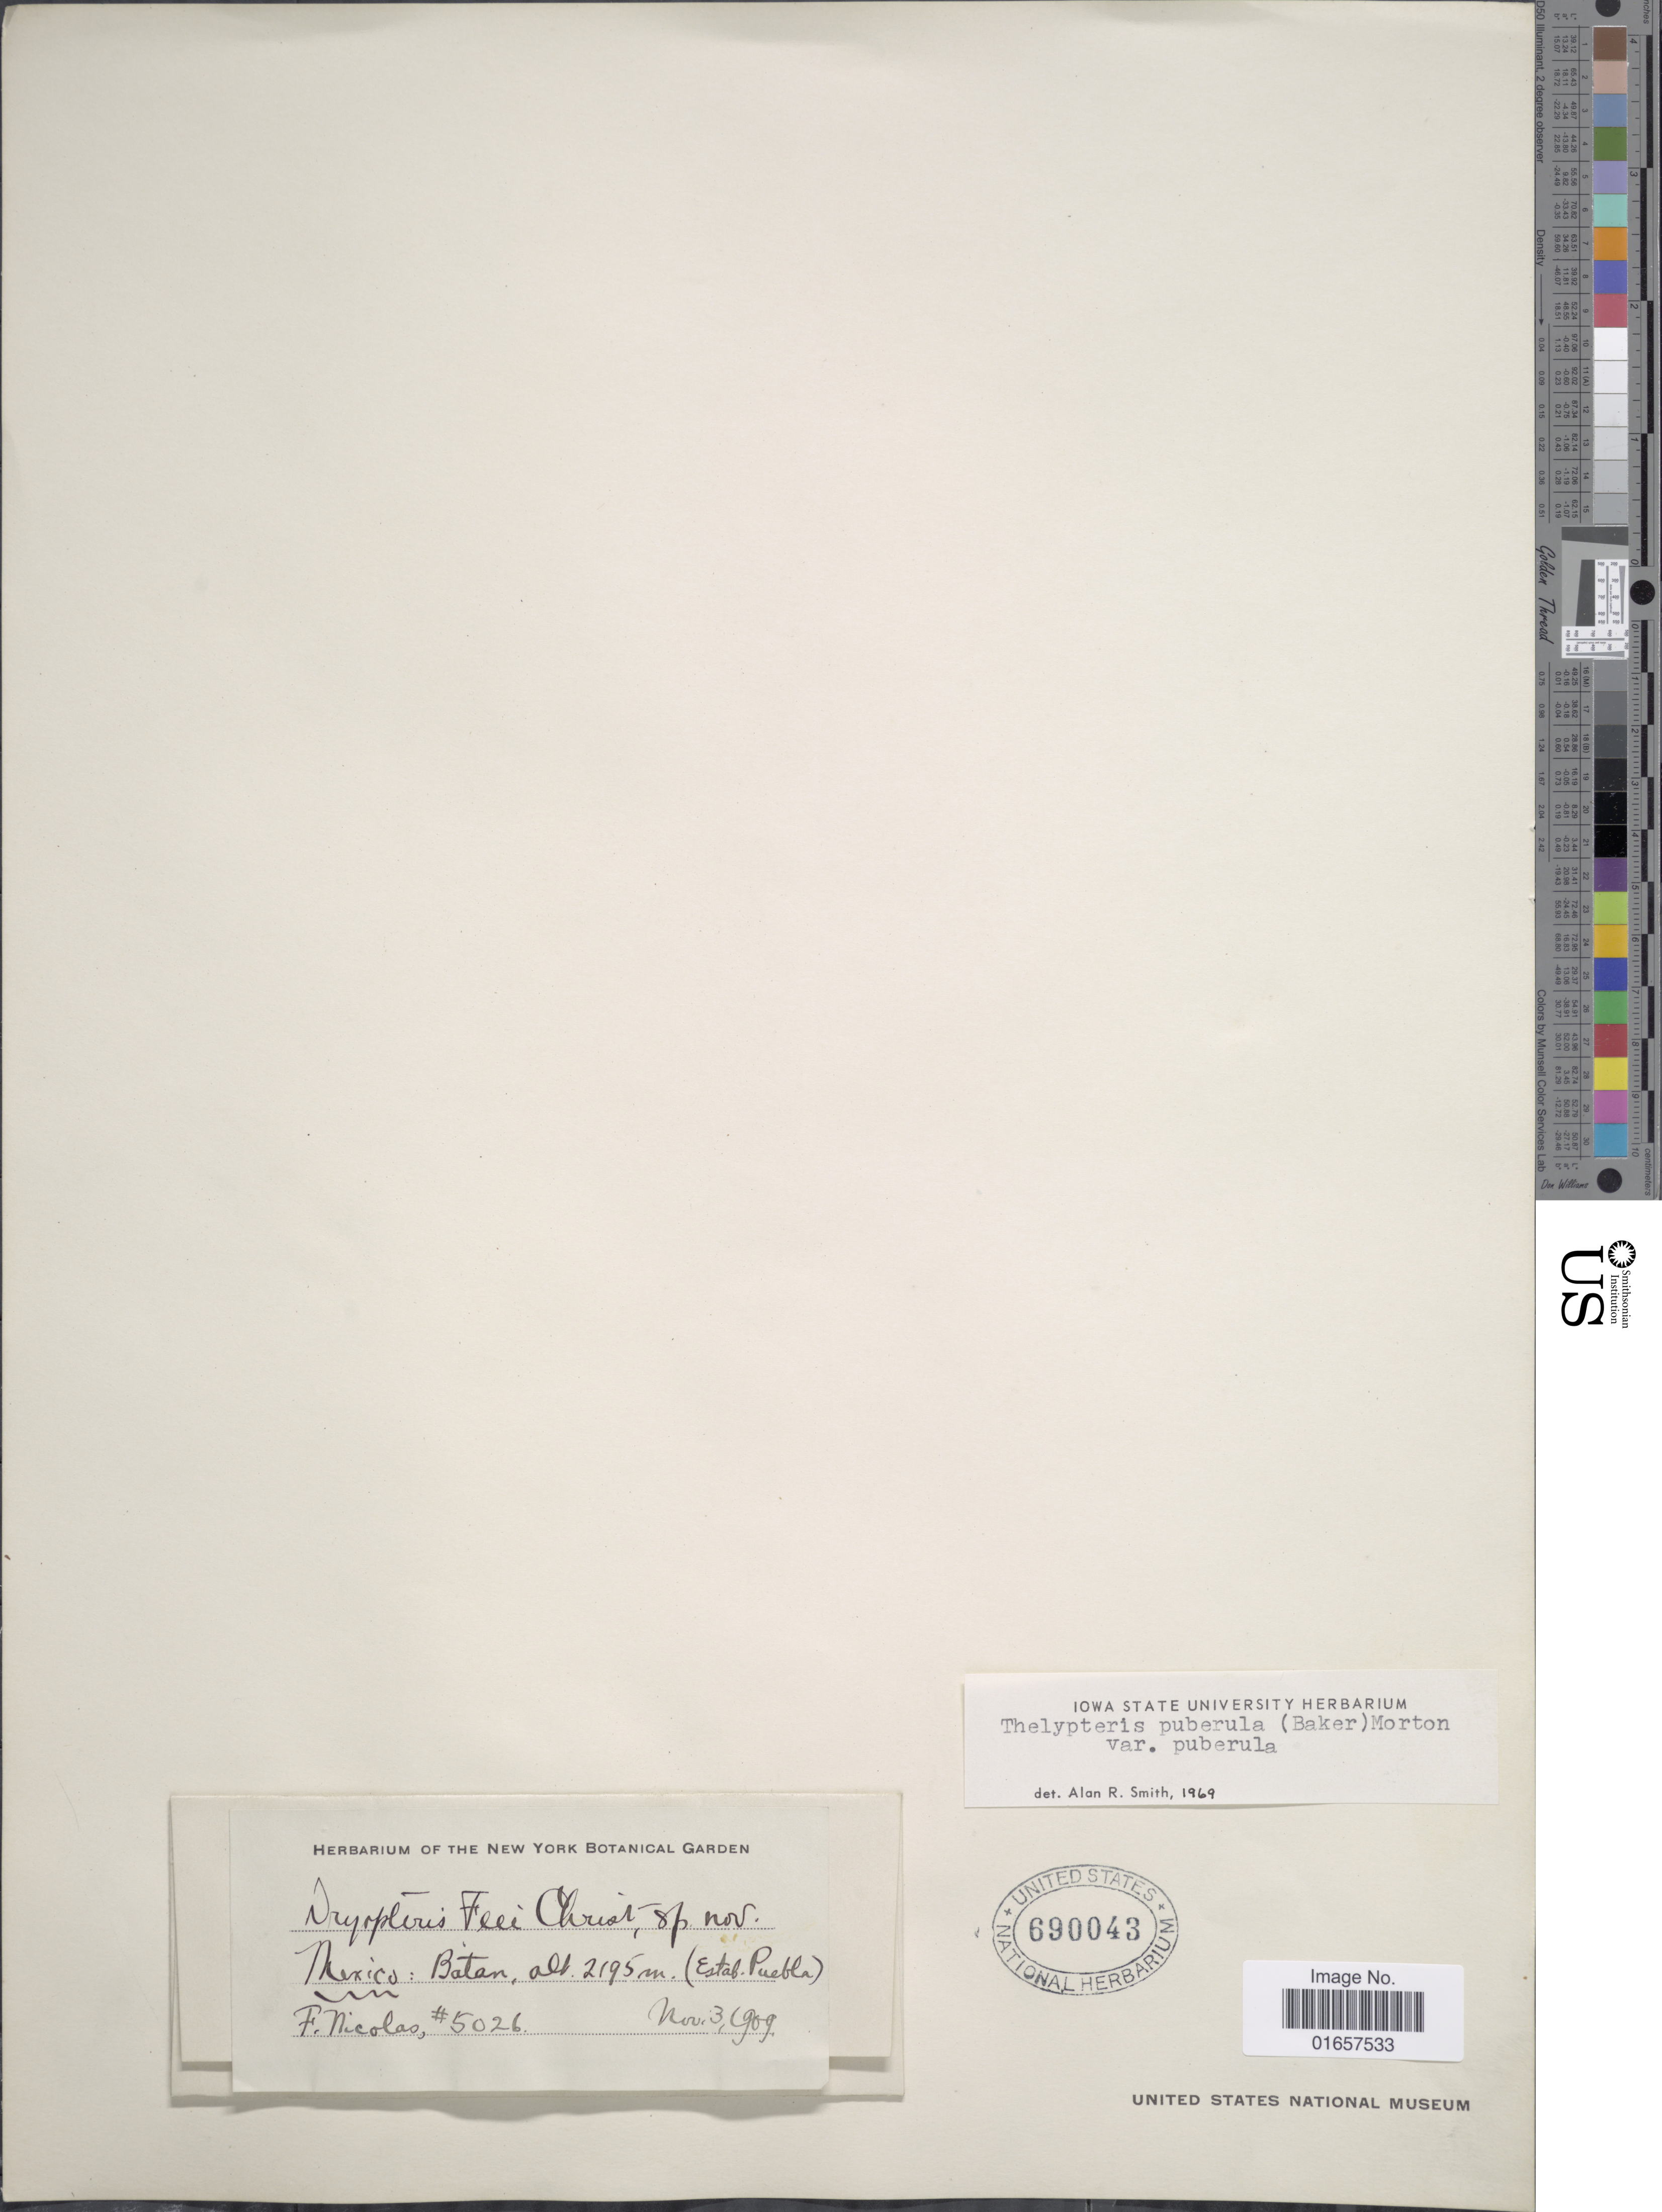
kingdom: Plantae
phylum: Tracheophyta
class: Polypodiopsida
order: Polypodiales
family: Thelypteridaceae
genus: Christella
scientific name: Christella puberula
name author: (Baker) Á. Löve & D. Löve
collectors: F. Nicolas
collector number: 5026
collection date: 1909-11-03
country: Mexico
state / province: Puebla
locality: Mexico, Batan, Estab Puebla.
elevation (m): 2195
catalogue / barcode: US 690043